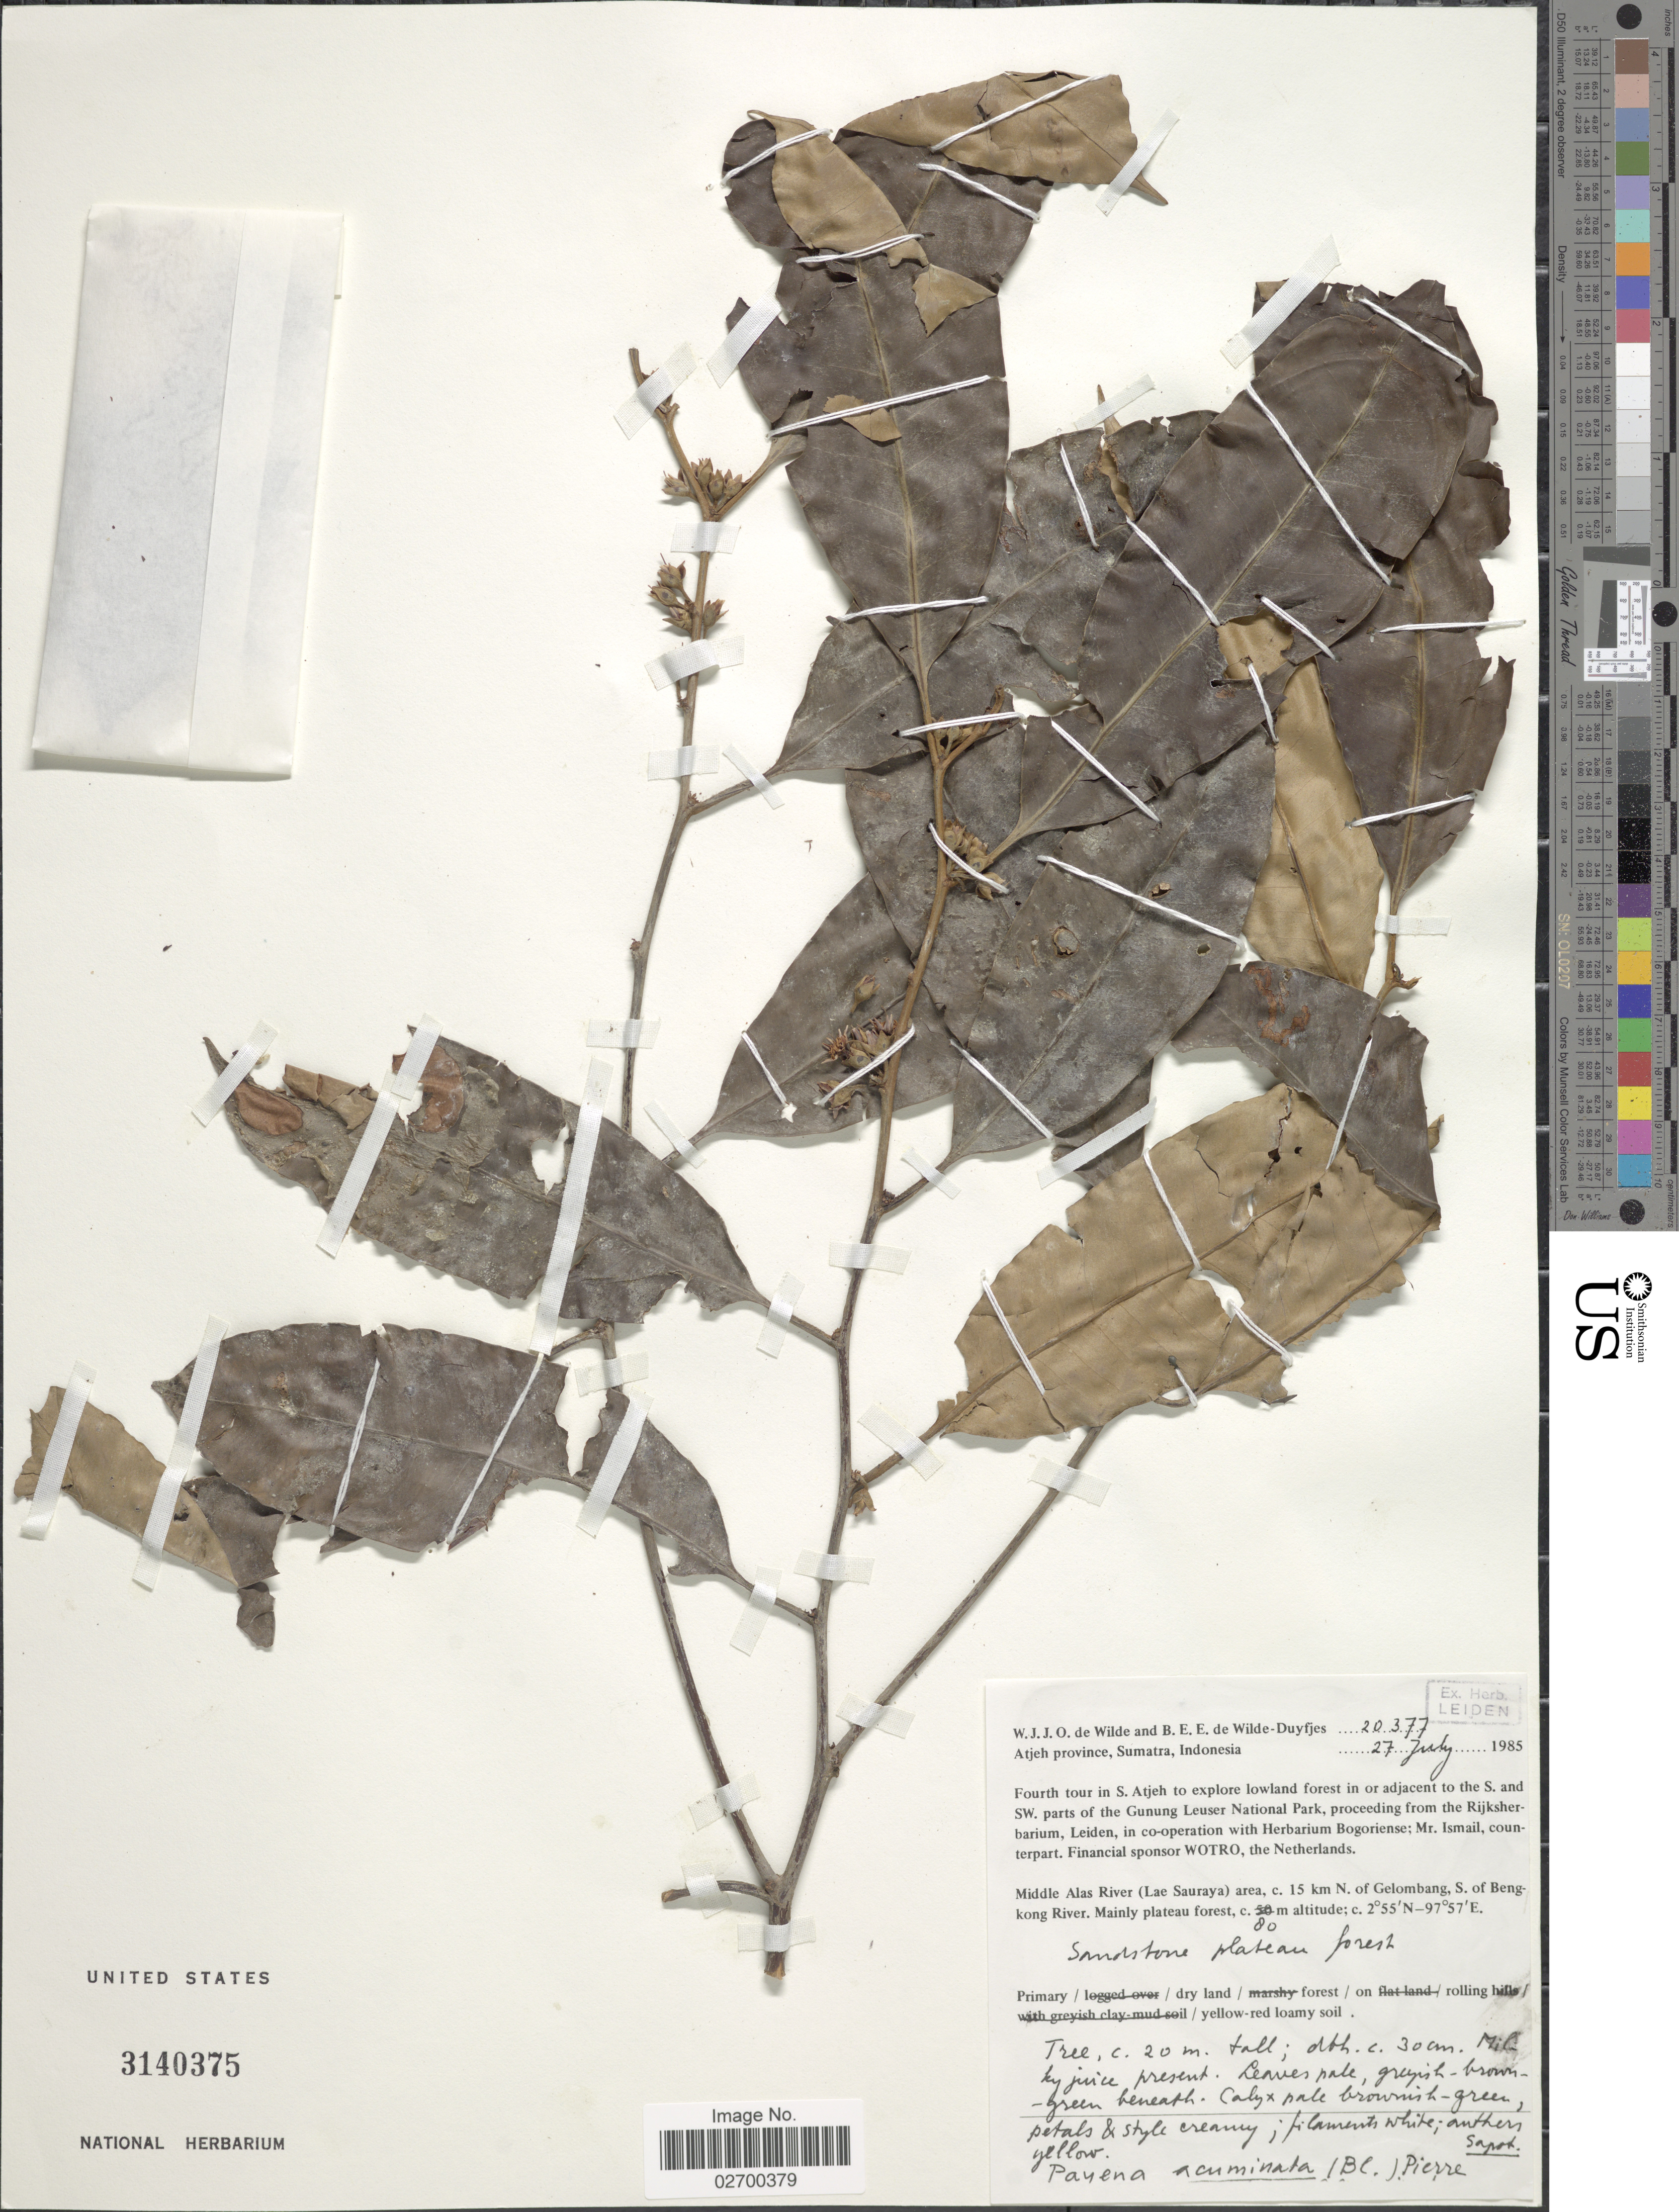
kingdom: Plantae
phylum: Tracheophyta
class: Magnoliopsida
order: Ericales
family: Sapotaceae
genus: Payena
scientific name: Payena acuminata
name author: (Blume) Pierre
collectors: W. J. de Wilde & B. E. de Wilde-Duyfjes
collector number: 20377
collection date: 1985-07-27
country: Indonesia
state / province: Sumatra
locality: Atjeh province. Middle Alas River (Lae Sauraya) area, c. 15 km N. of Gelombang, S. of Bengkong River.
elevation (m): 80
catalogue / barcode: US 3140375